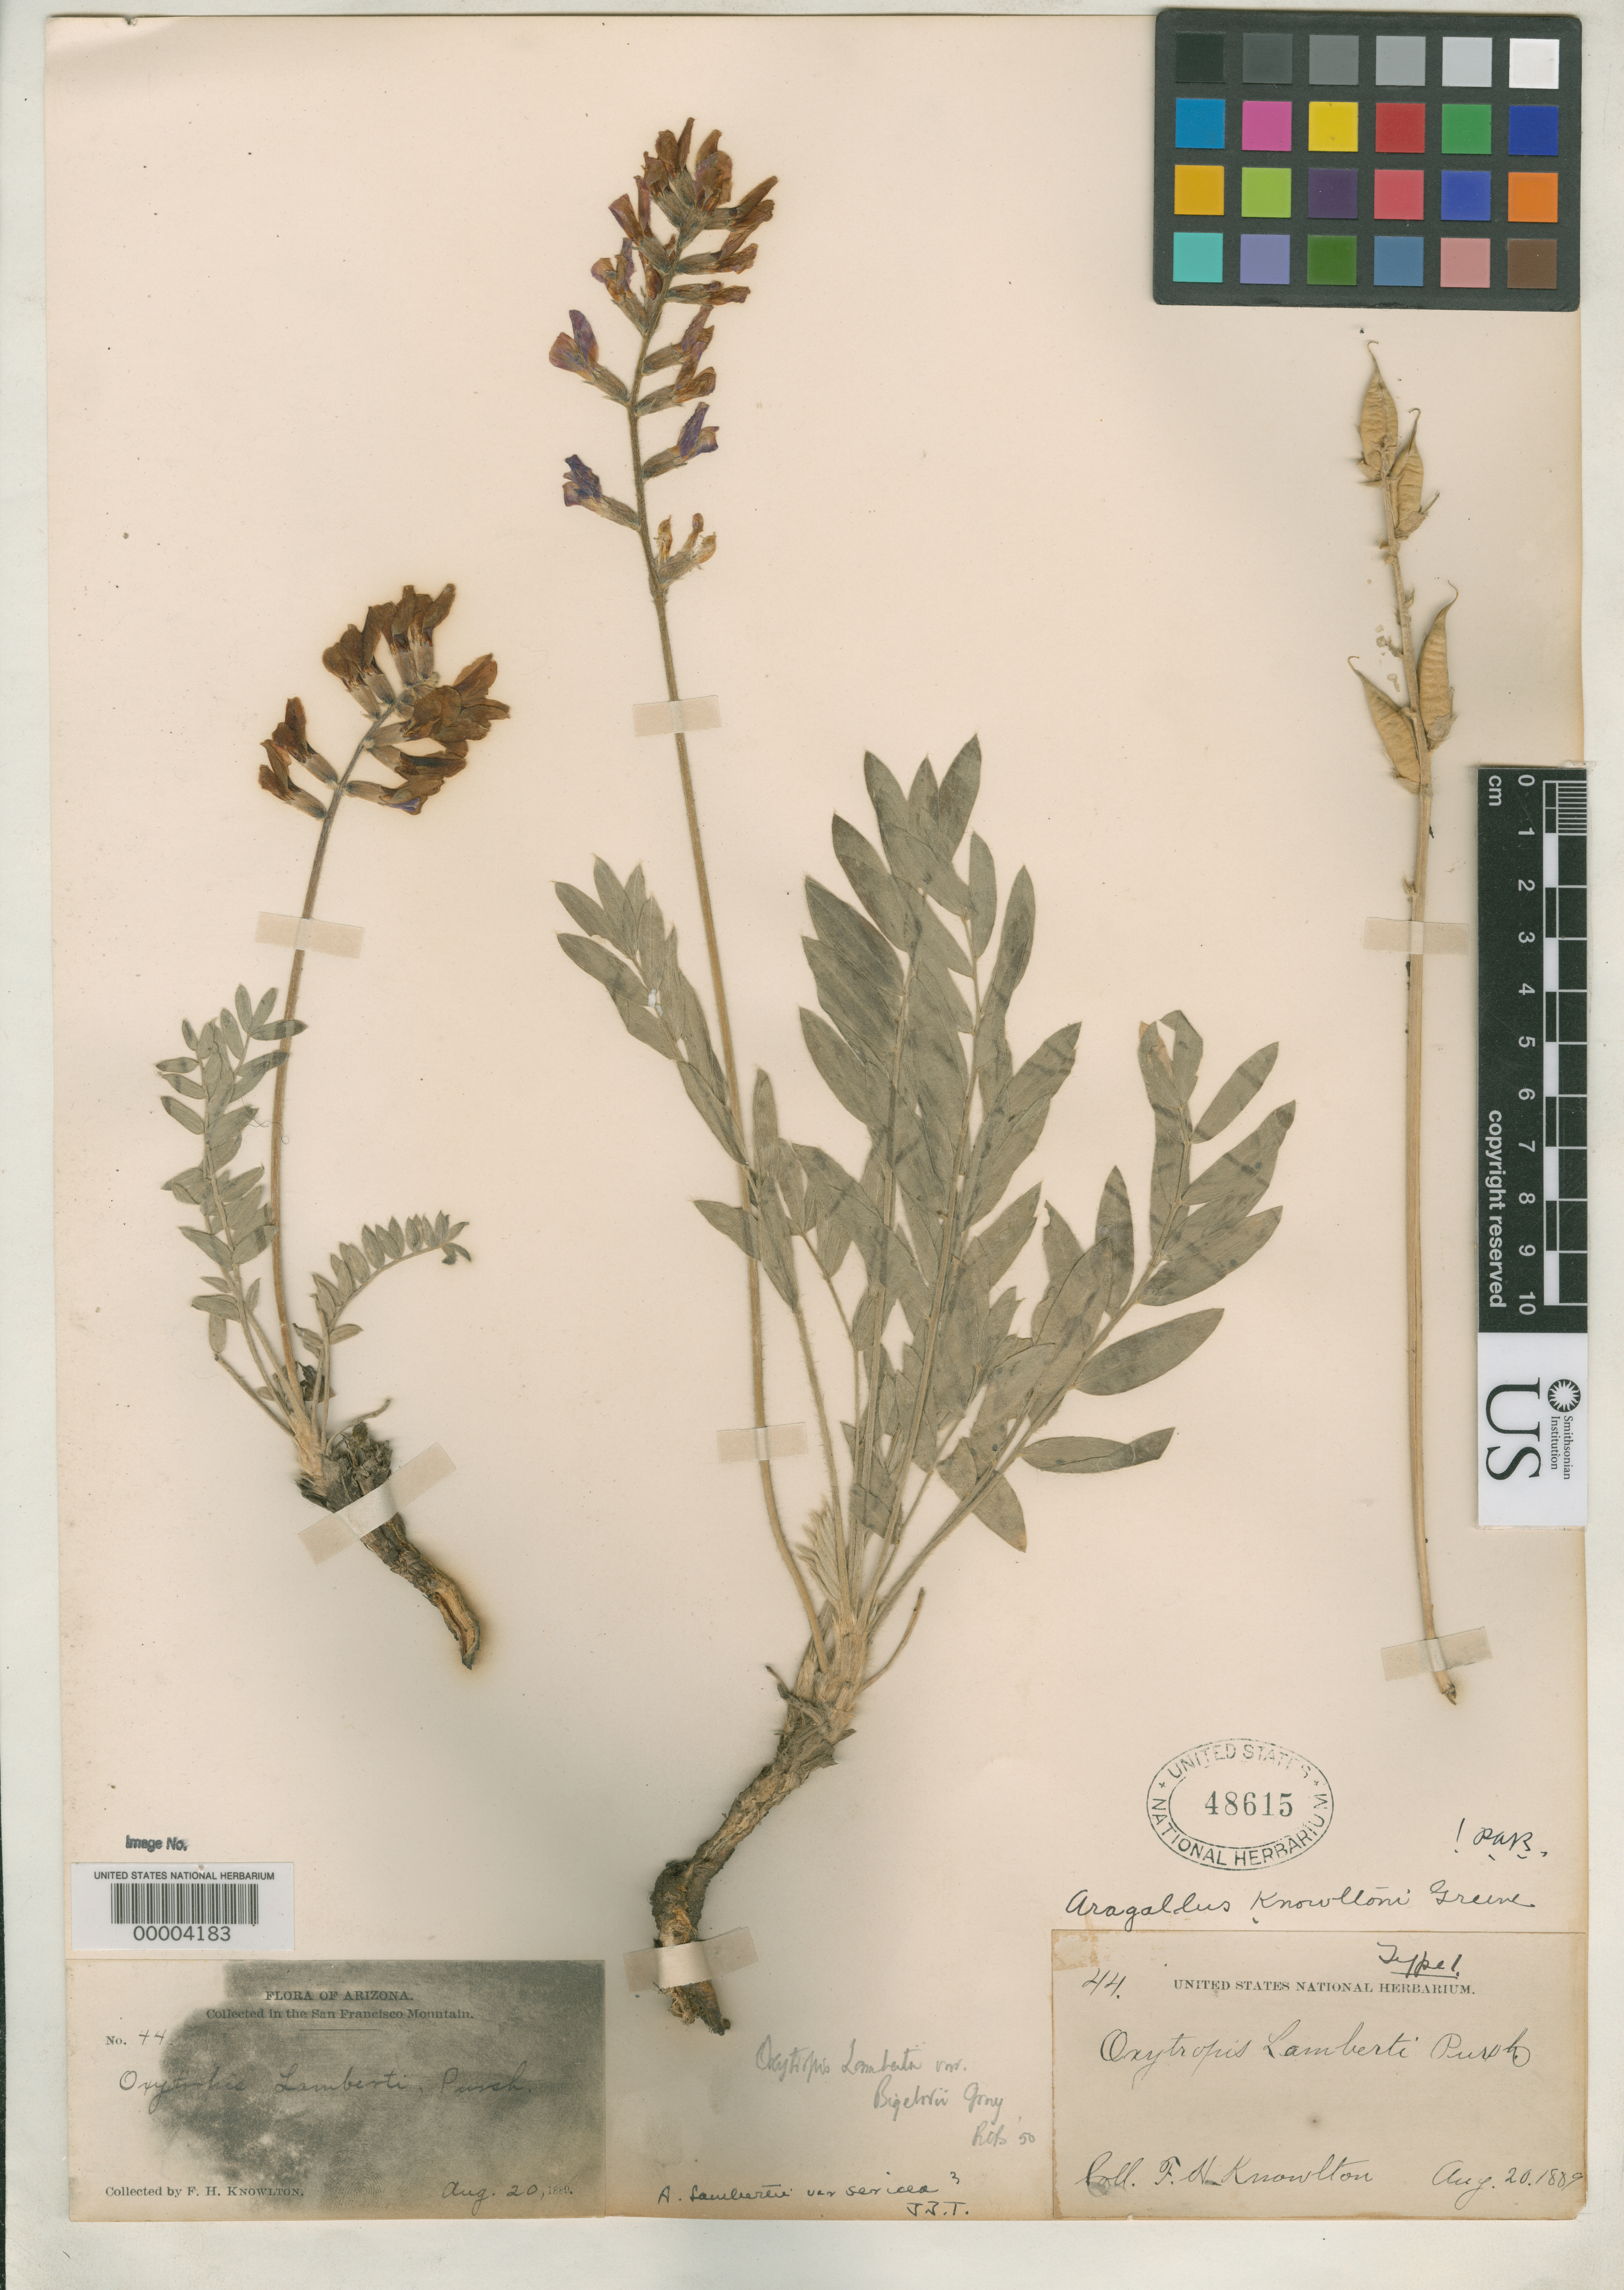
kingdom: Plantae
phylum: Tracheophyta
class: Magnoliopsida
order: Fabales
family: Fabaceae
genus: Aragallus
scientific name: Aragallus knowltonii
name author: Greene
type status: Holotype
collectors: F. H. Knowlton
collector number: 44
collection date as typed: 20 Aug 1889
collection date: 1889-08-20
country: United States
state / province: Arizona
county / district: Coconino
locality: San Francisco mountain.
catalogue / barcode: US 48615